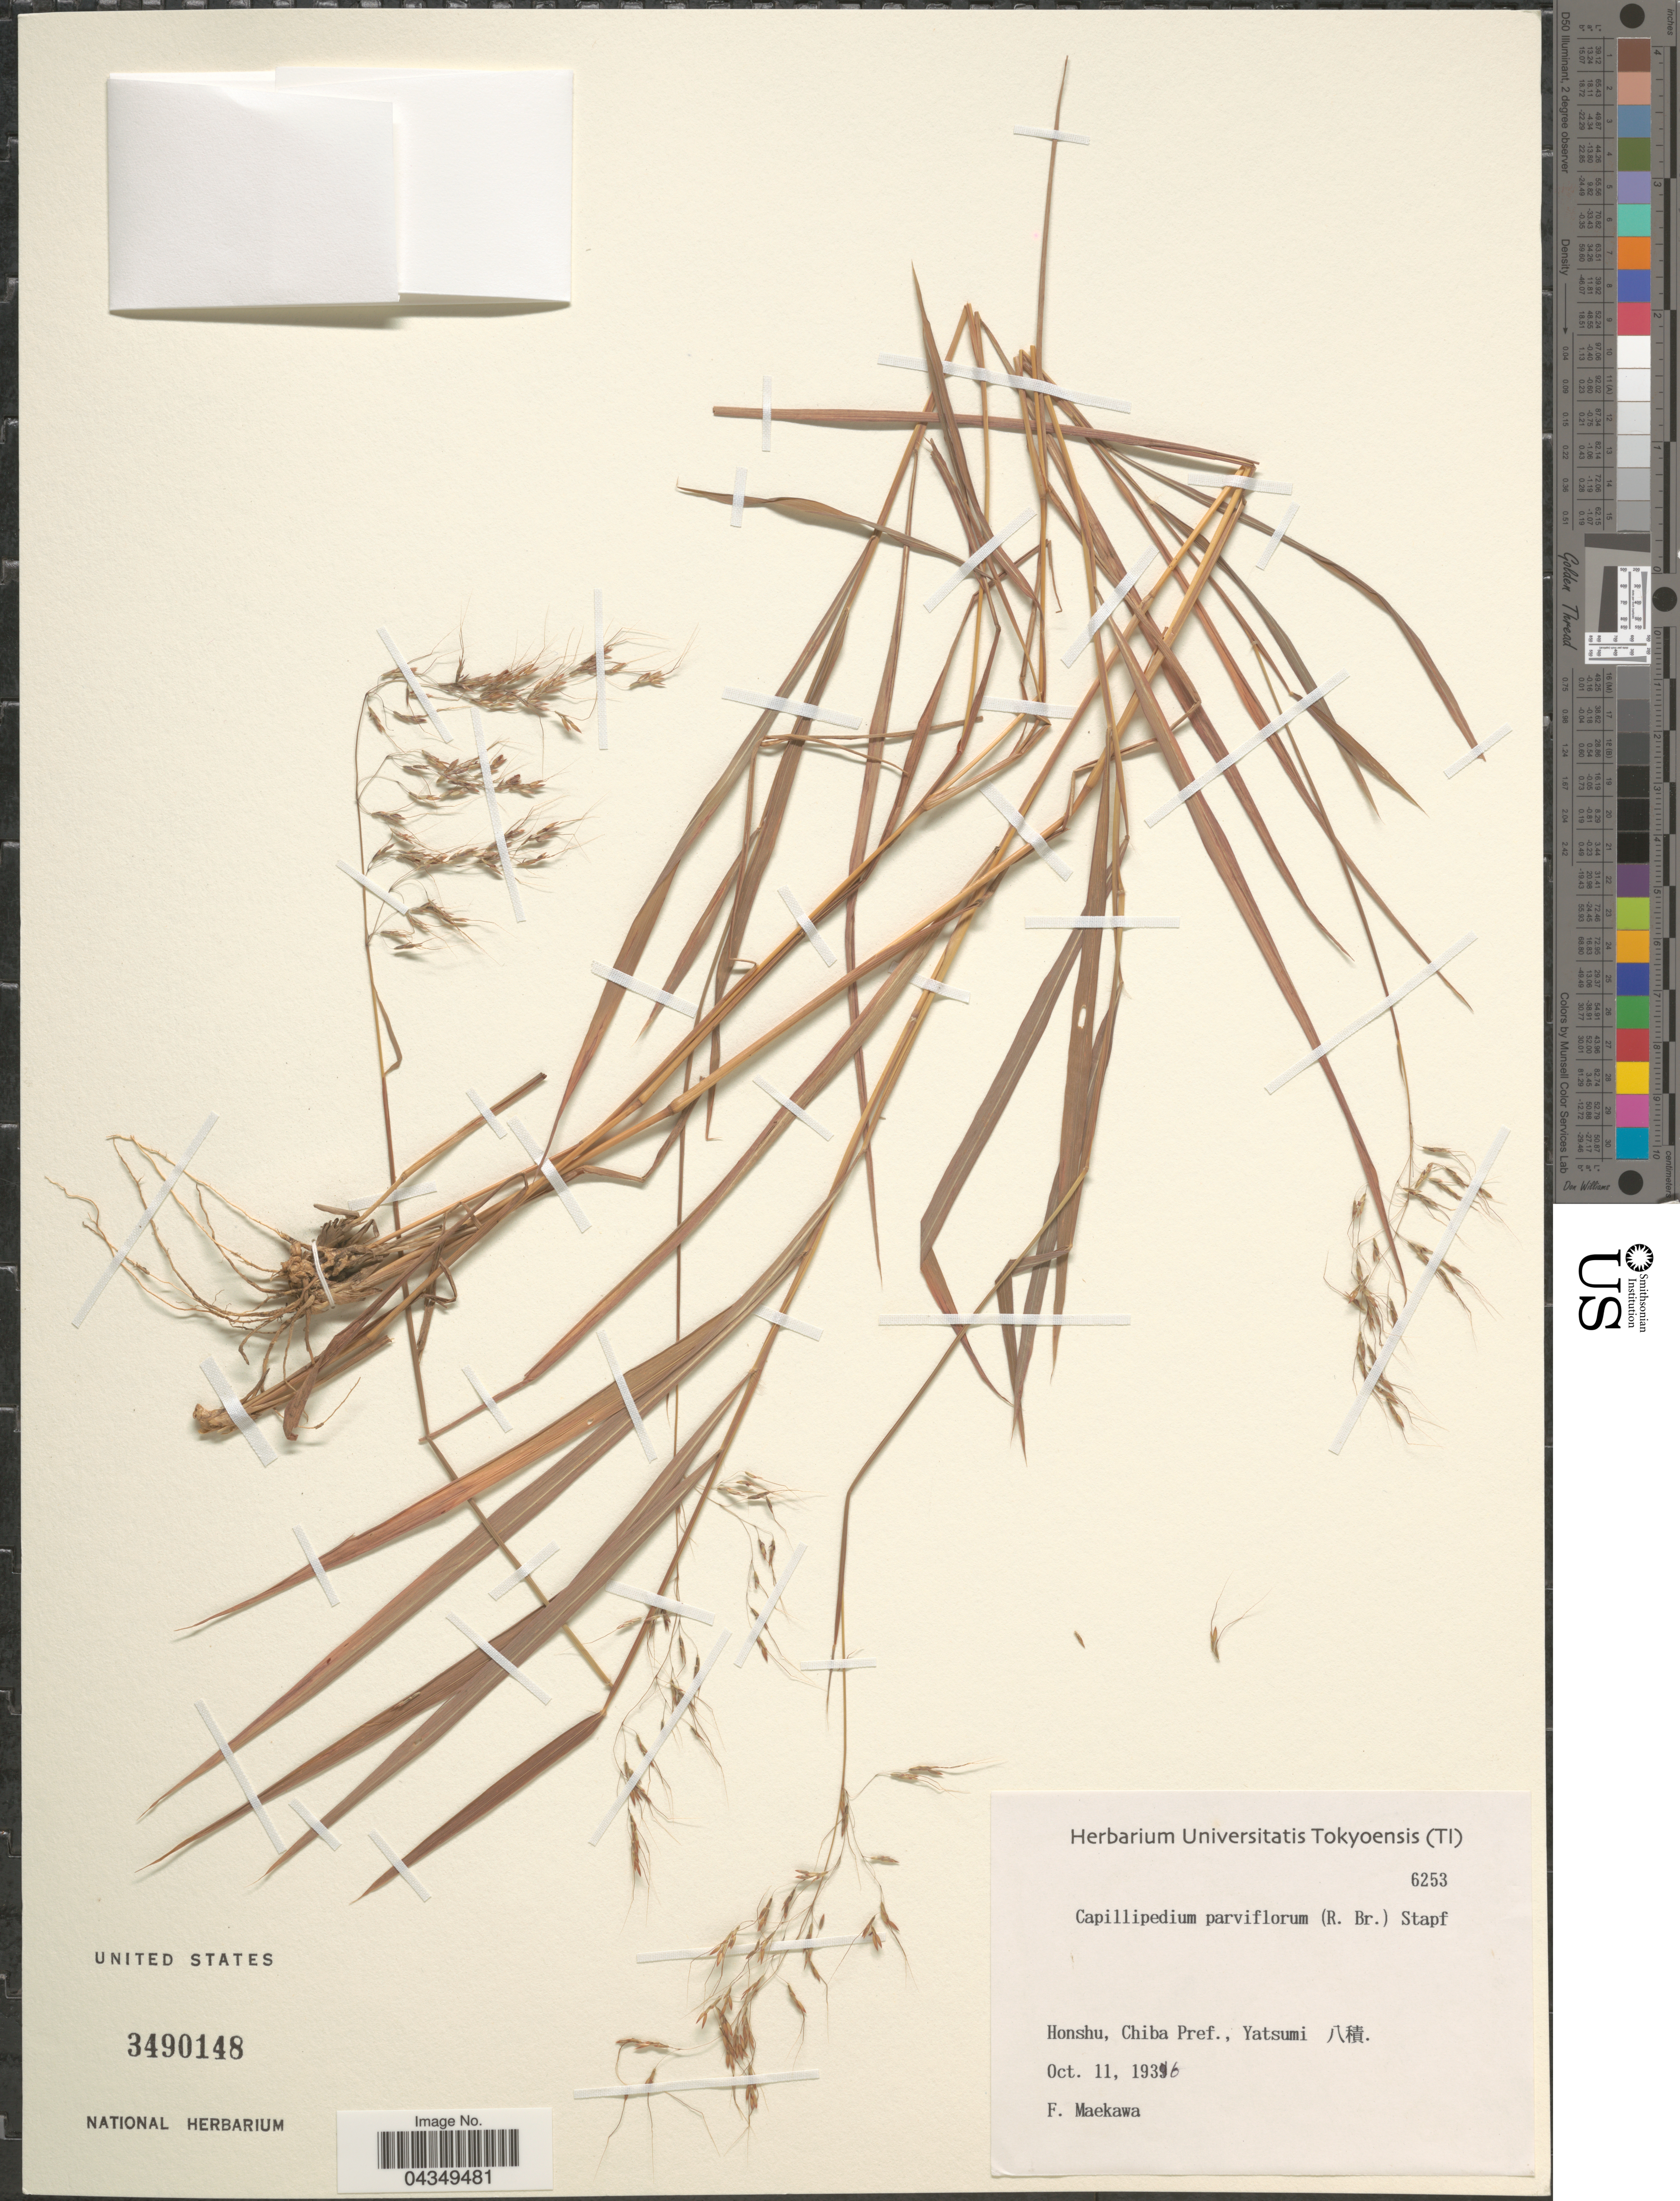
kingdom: Plantae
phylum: Tracheophyta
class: Liliopsida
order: Poales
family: Poaceae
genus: Capillipedium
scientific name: Capillipedium parviflorum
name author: (R. Br.) Stapf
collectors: F. Maekawa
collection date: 1936-10-11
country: Japan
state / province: Tiba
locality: Honshu, Chiba Pref., Yatsumi X.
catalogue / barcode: US 3490148